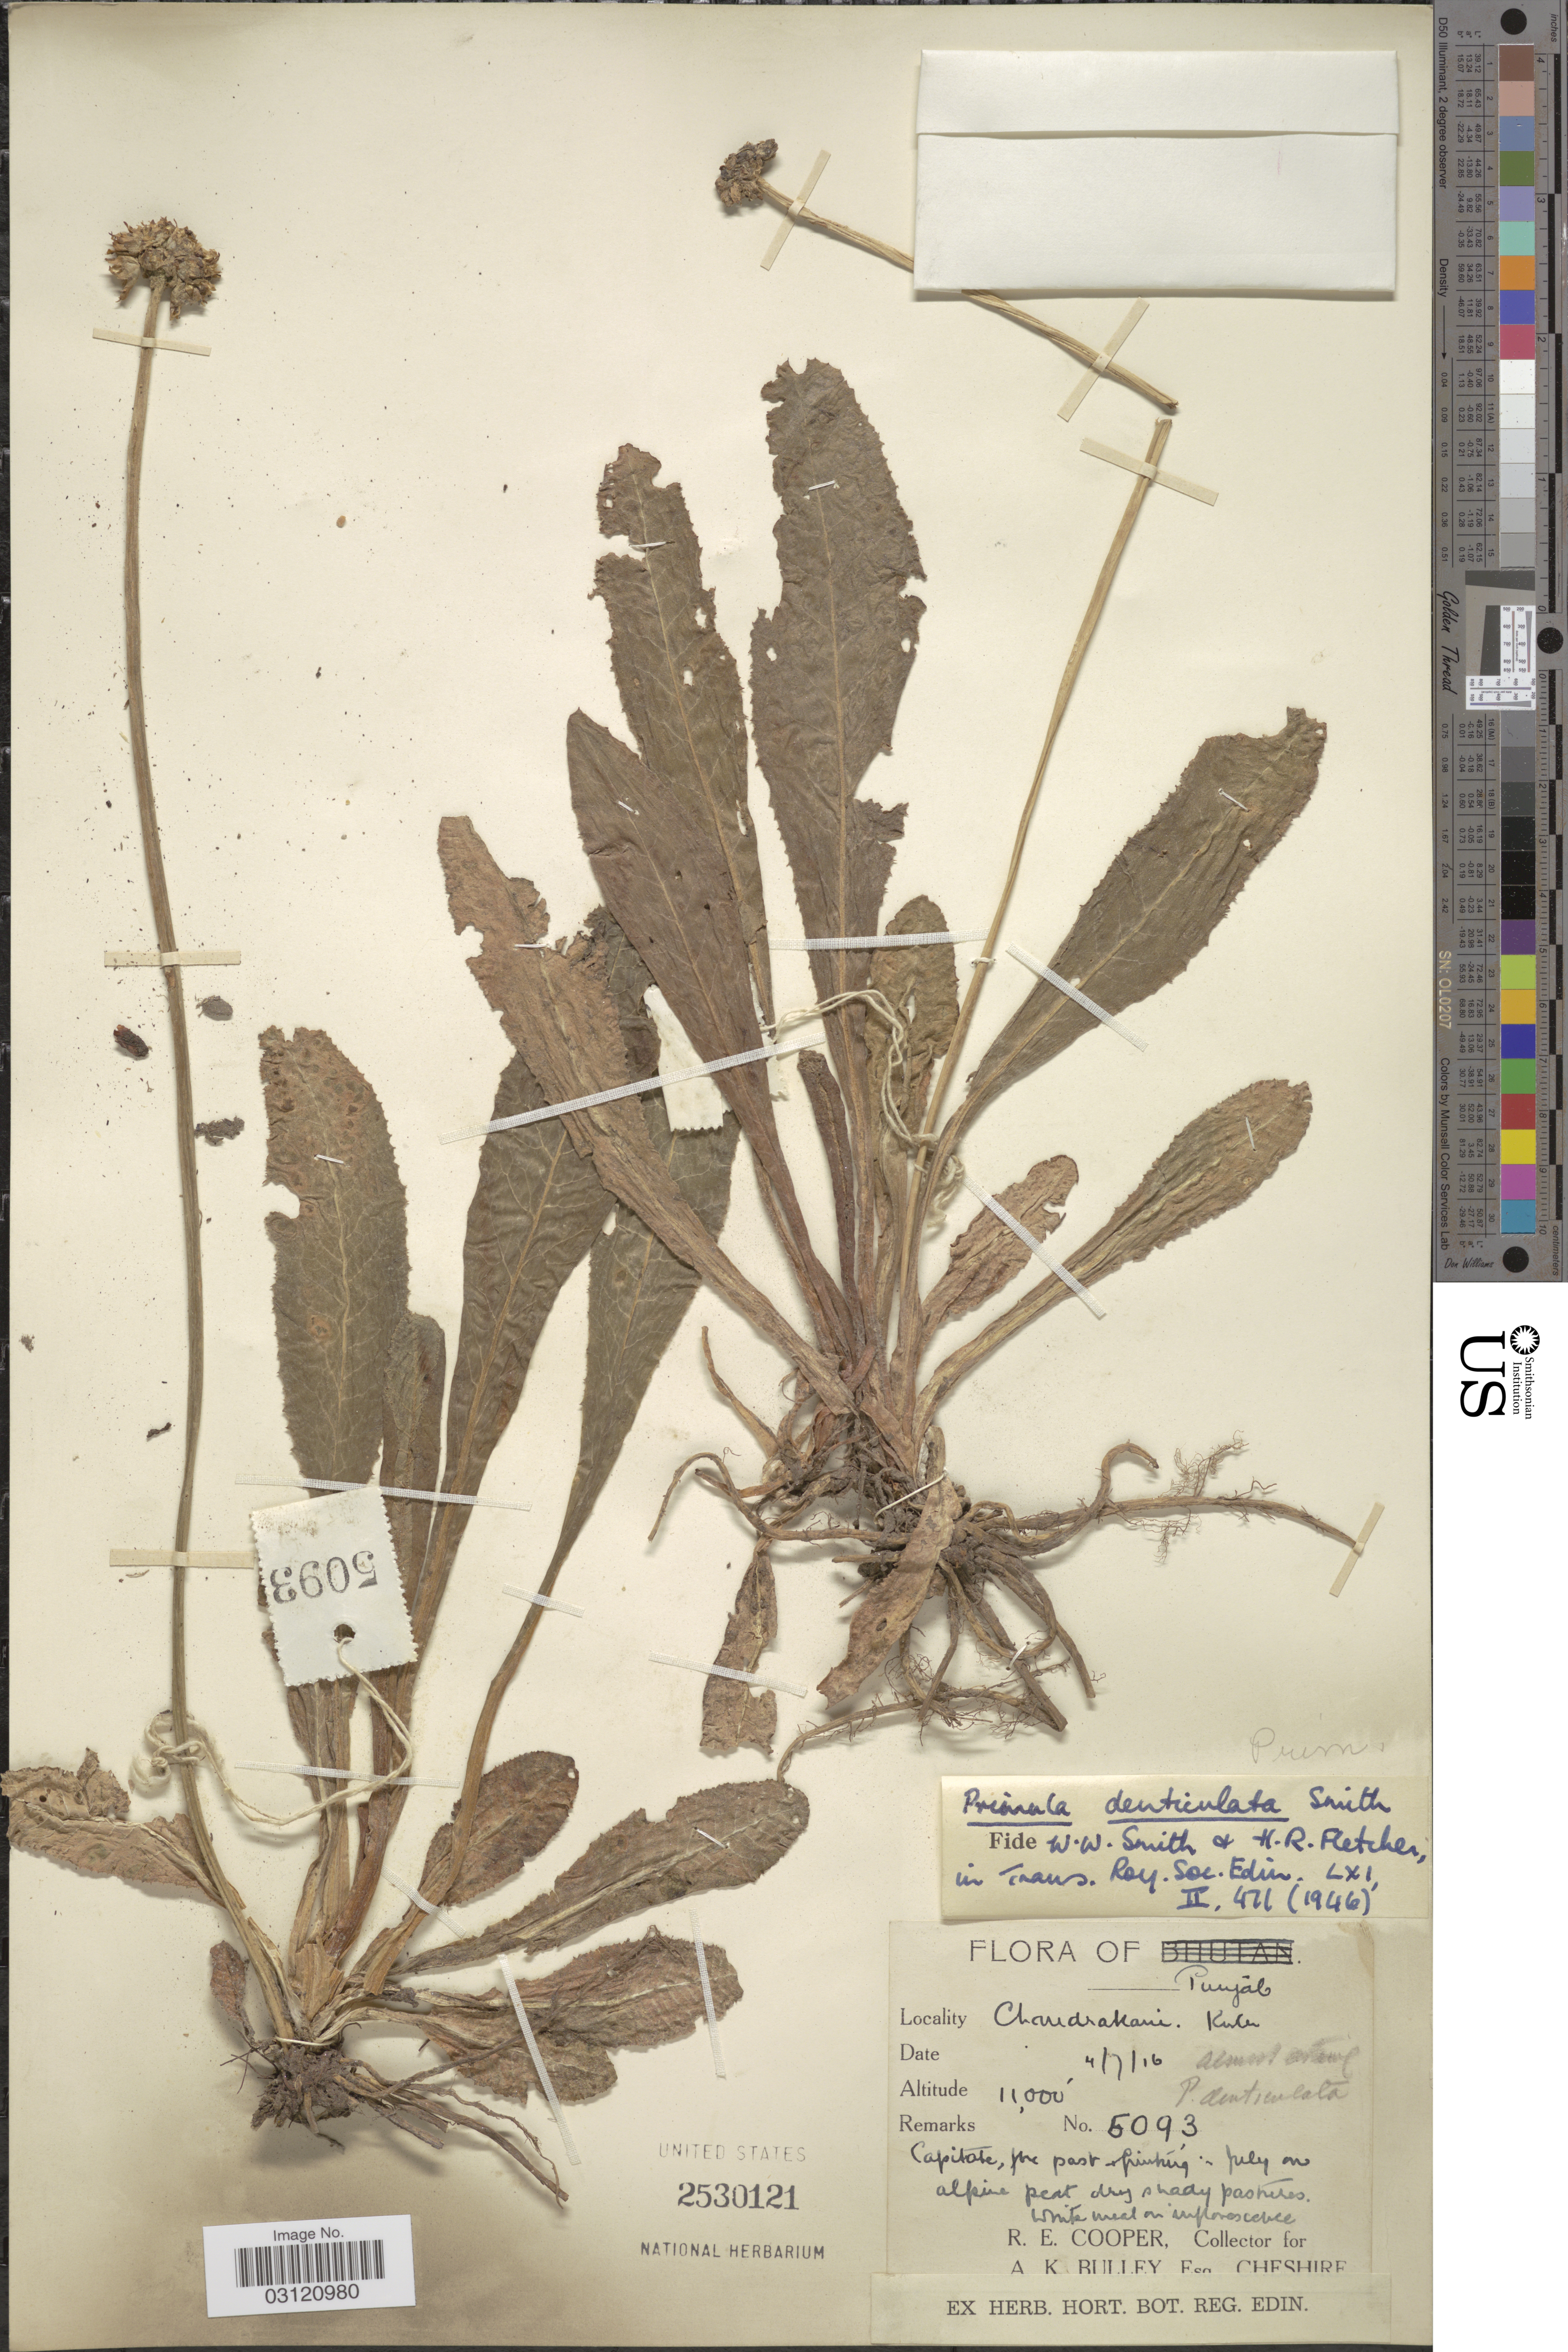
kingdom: Plantae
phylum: Tracheophyta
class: Magnoliopsida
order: Ericales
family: Primulaceae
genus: Primula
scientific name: Primula denticulata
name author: Sm.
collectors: R. E. Cooper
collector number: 5093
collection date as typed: Transcribed d/m/y: 4/7/16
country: India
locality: Punjab. Chandrakani. Kulu.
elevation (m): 3353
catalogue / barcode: US 2530121